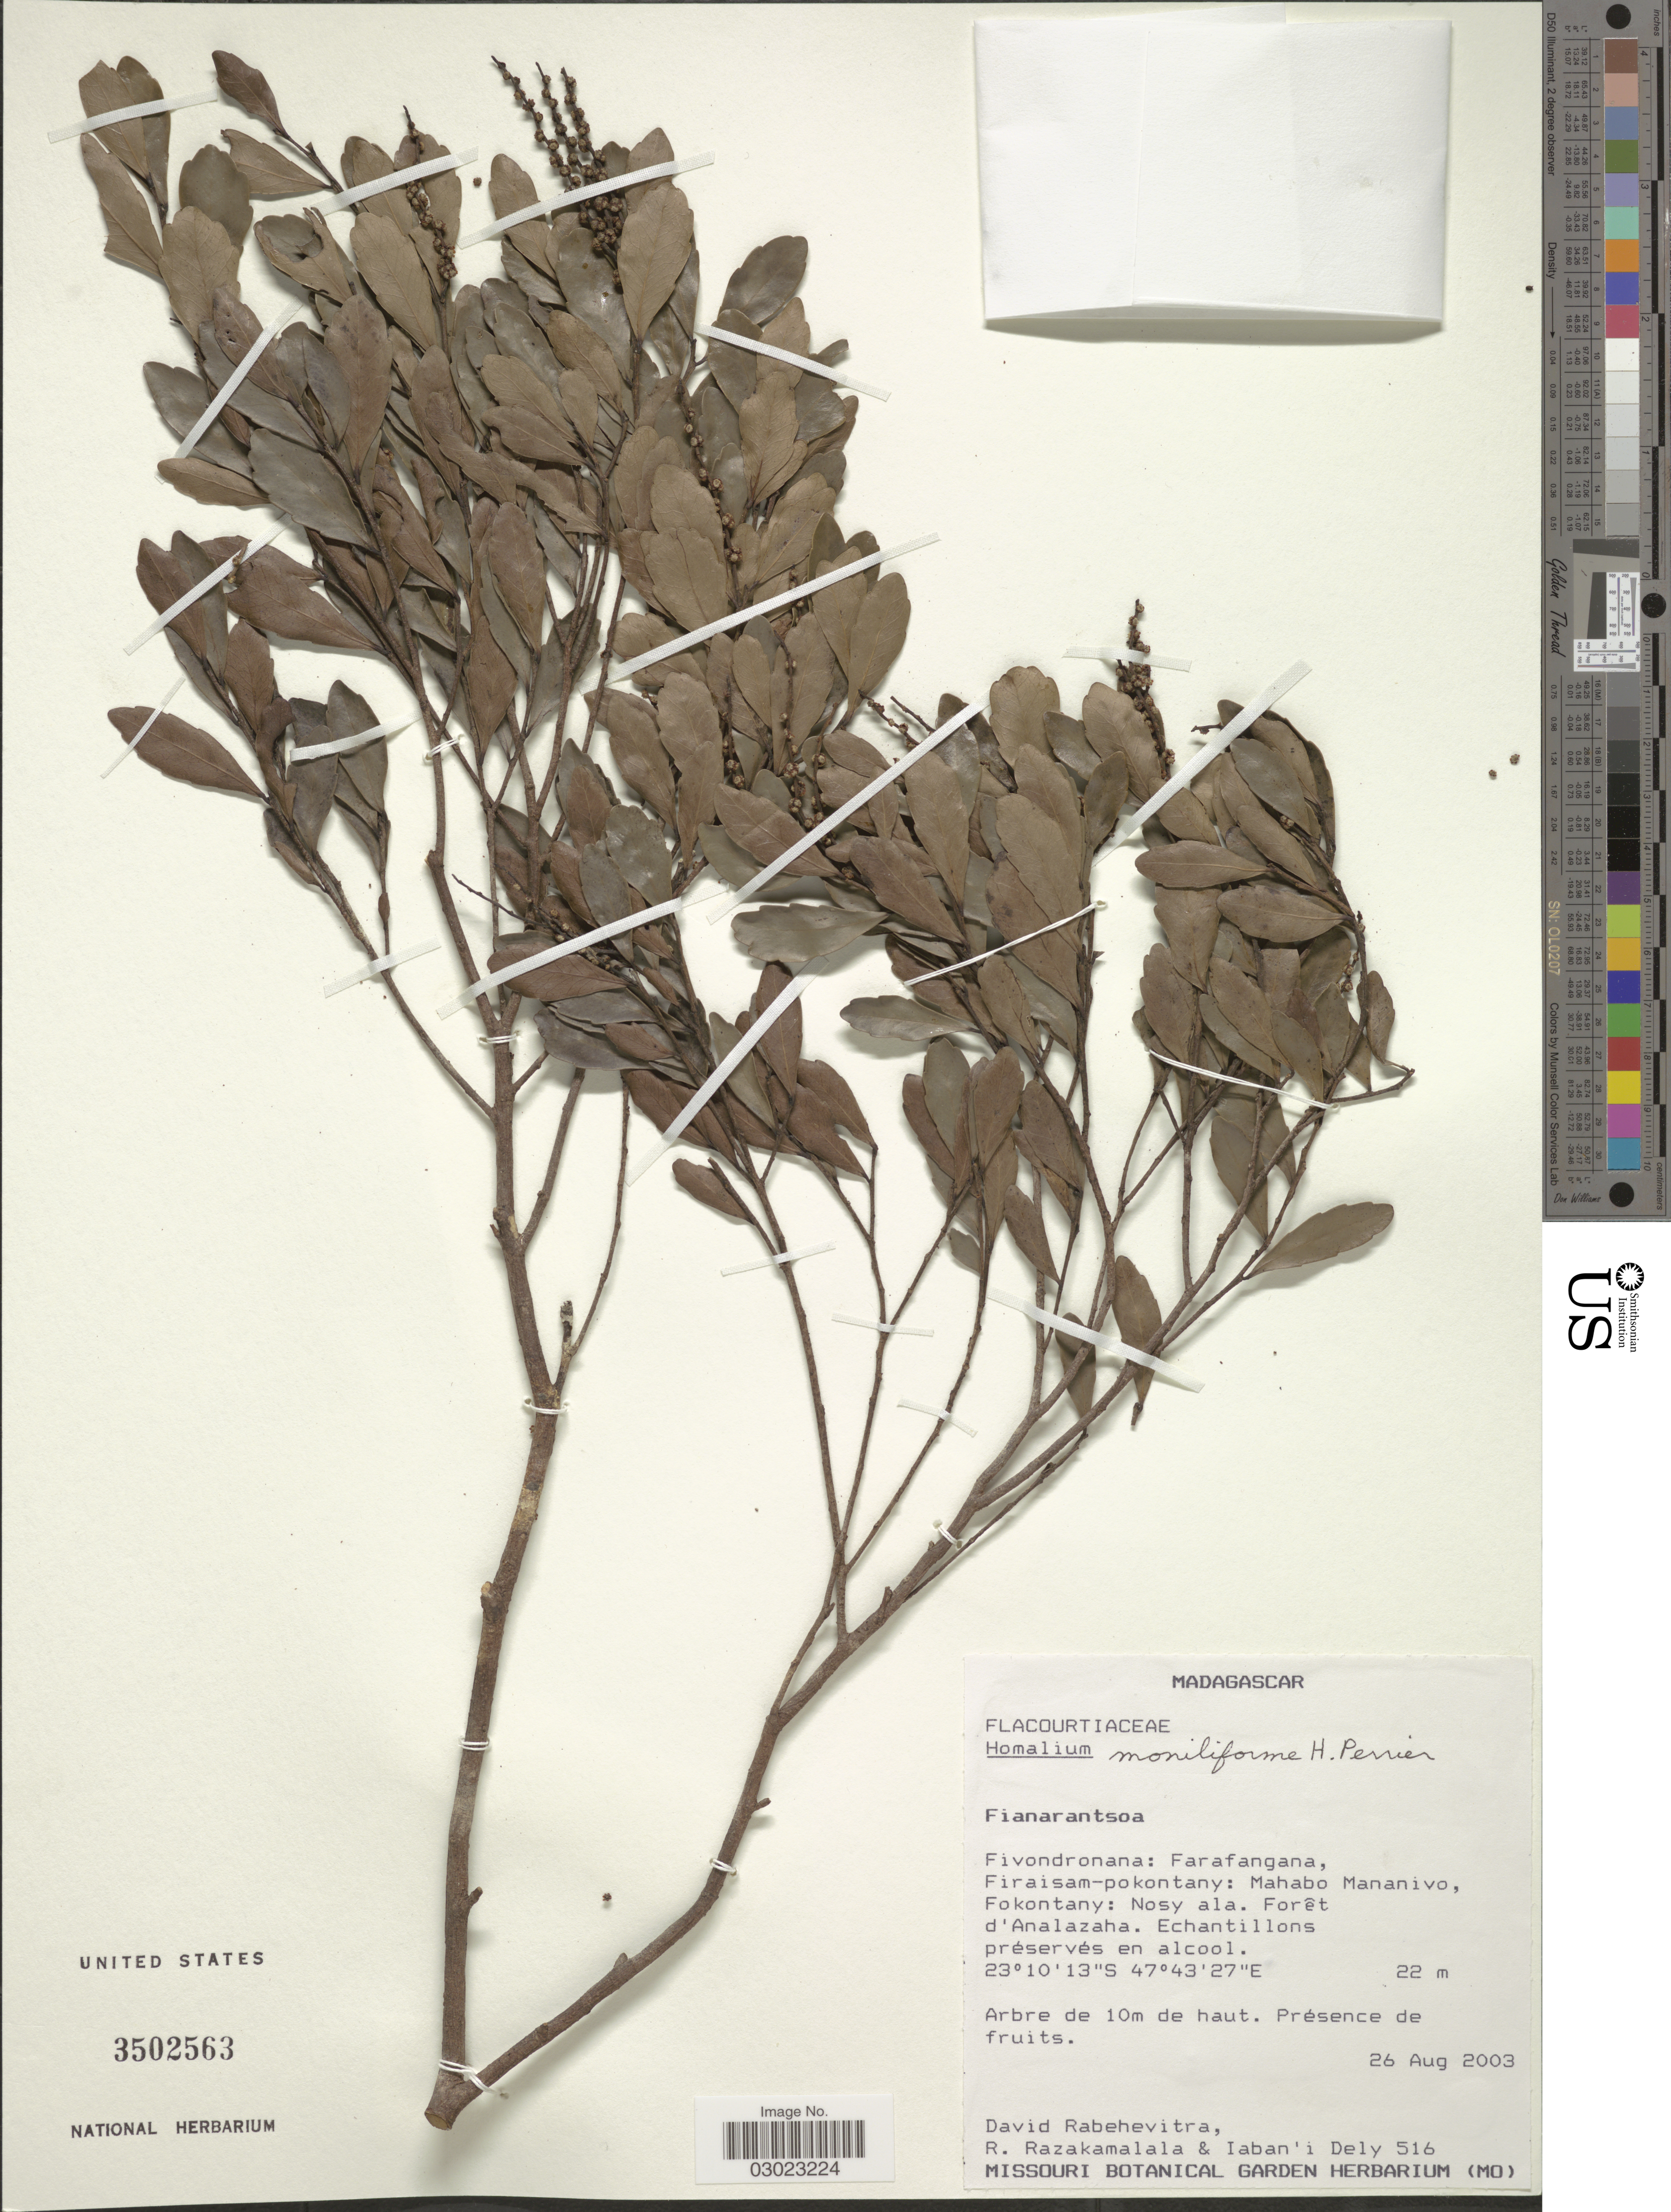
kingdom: Plantae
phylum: Tracheophyta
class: Magnoliopsida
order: Malpighiales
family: Salicaceae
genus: Homalium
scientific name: Homalium moniliforme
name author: H. Perrier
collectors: D. Rabehevitra, R. Razakamalala & I. Dely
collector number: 516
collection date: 2003-08-26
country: Madagascar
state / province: Atsimo-Atsinanana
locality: Fivondronana: Farafangana, Firaisam-pokontany: Mahabo Mananivo, Fokontany: Nosy ala. Forêt d'Analazaha.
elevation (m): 22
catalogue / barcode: US 3502563